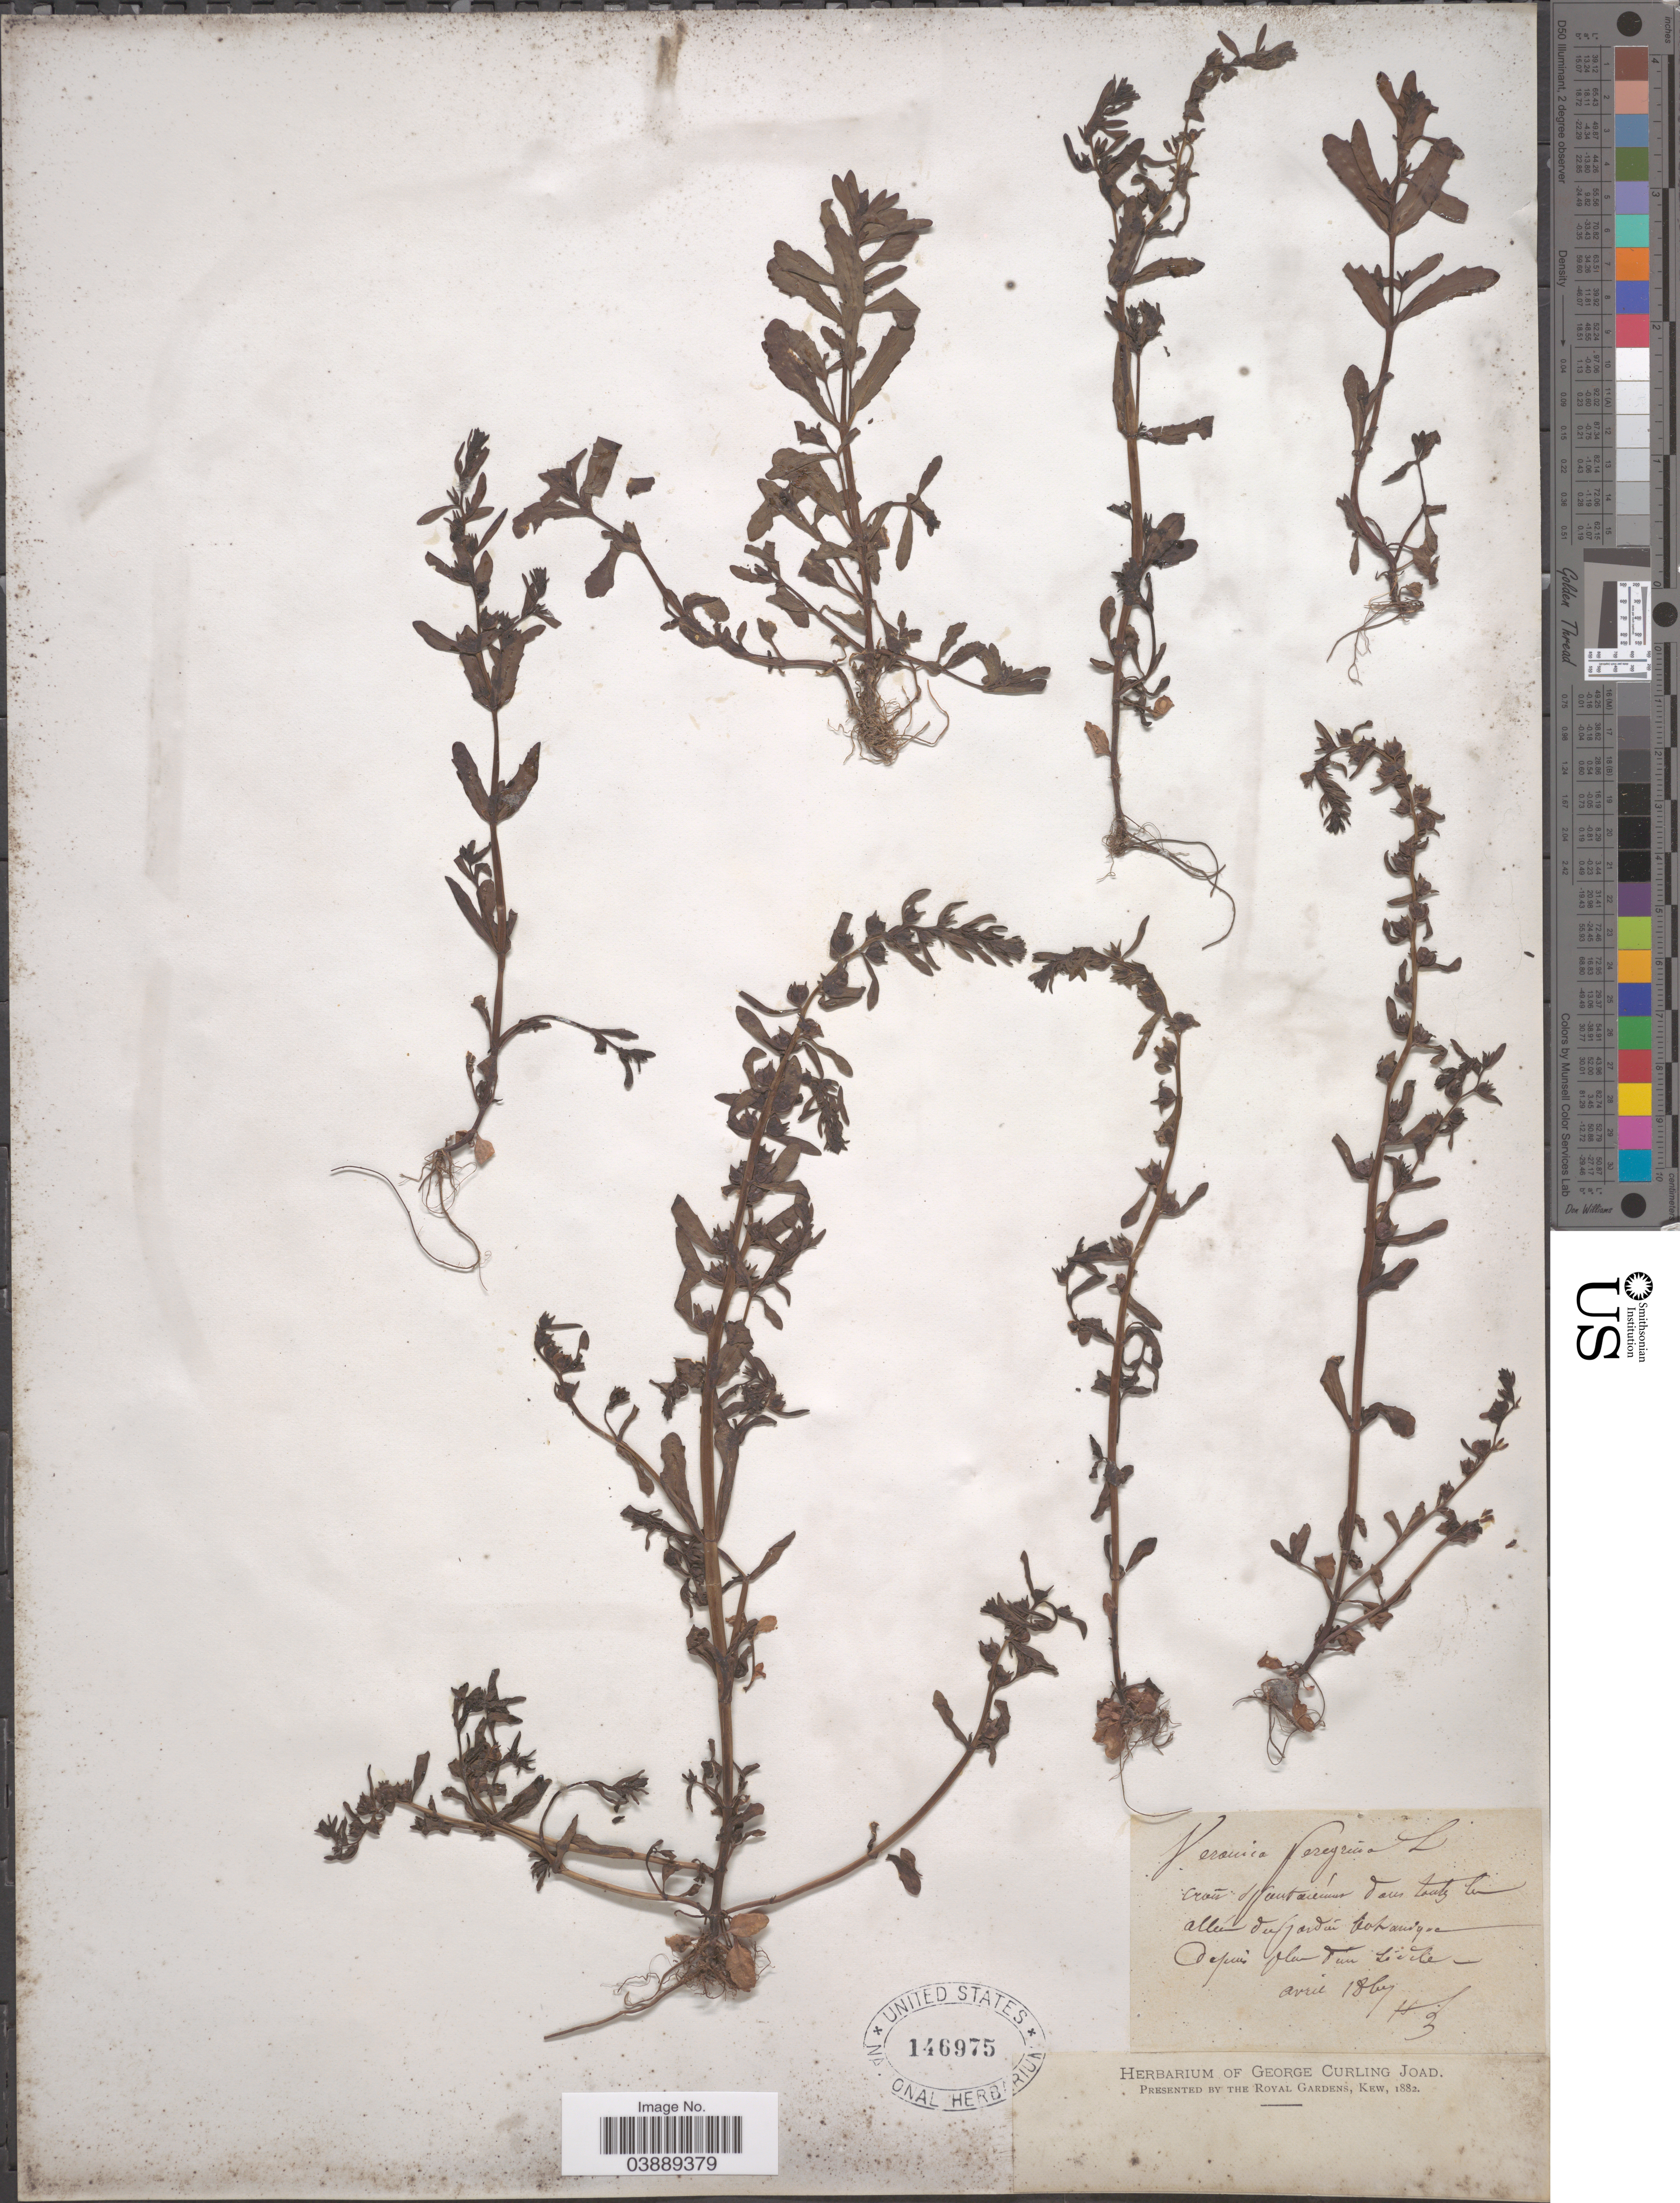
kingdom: Plantae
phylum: Tracheophyta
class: Magnoliopsida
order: Lamiales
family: Plantaginaceae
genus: Veronica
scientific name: Veronica peregrina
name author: L.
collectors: H. L.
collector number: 3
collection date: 1867-04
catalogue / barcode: US 146975